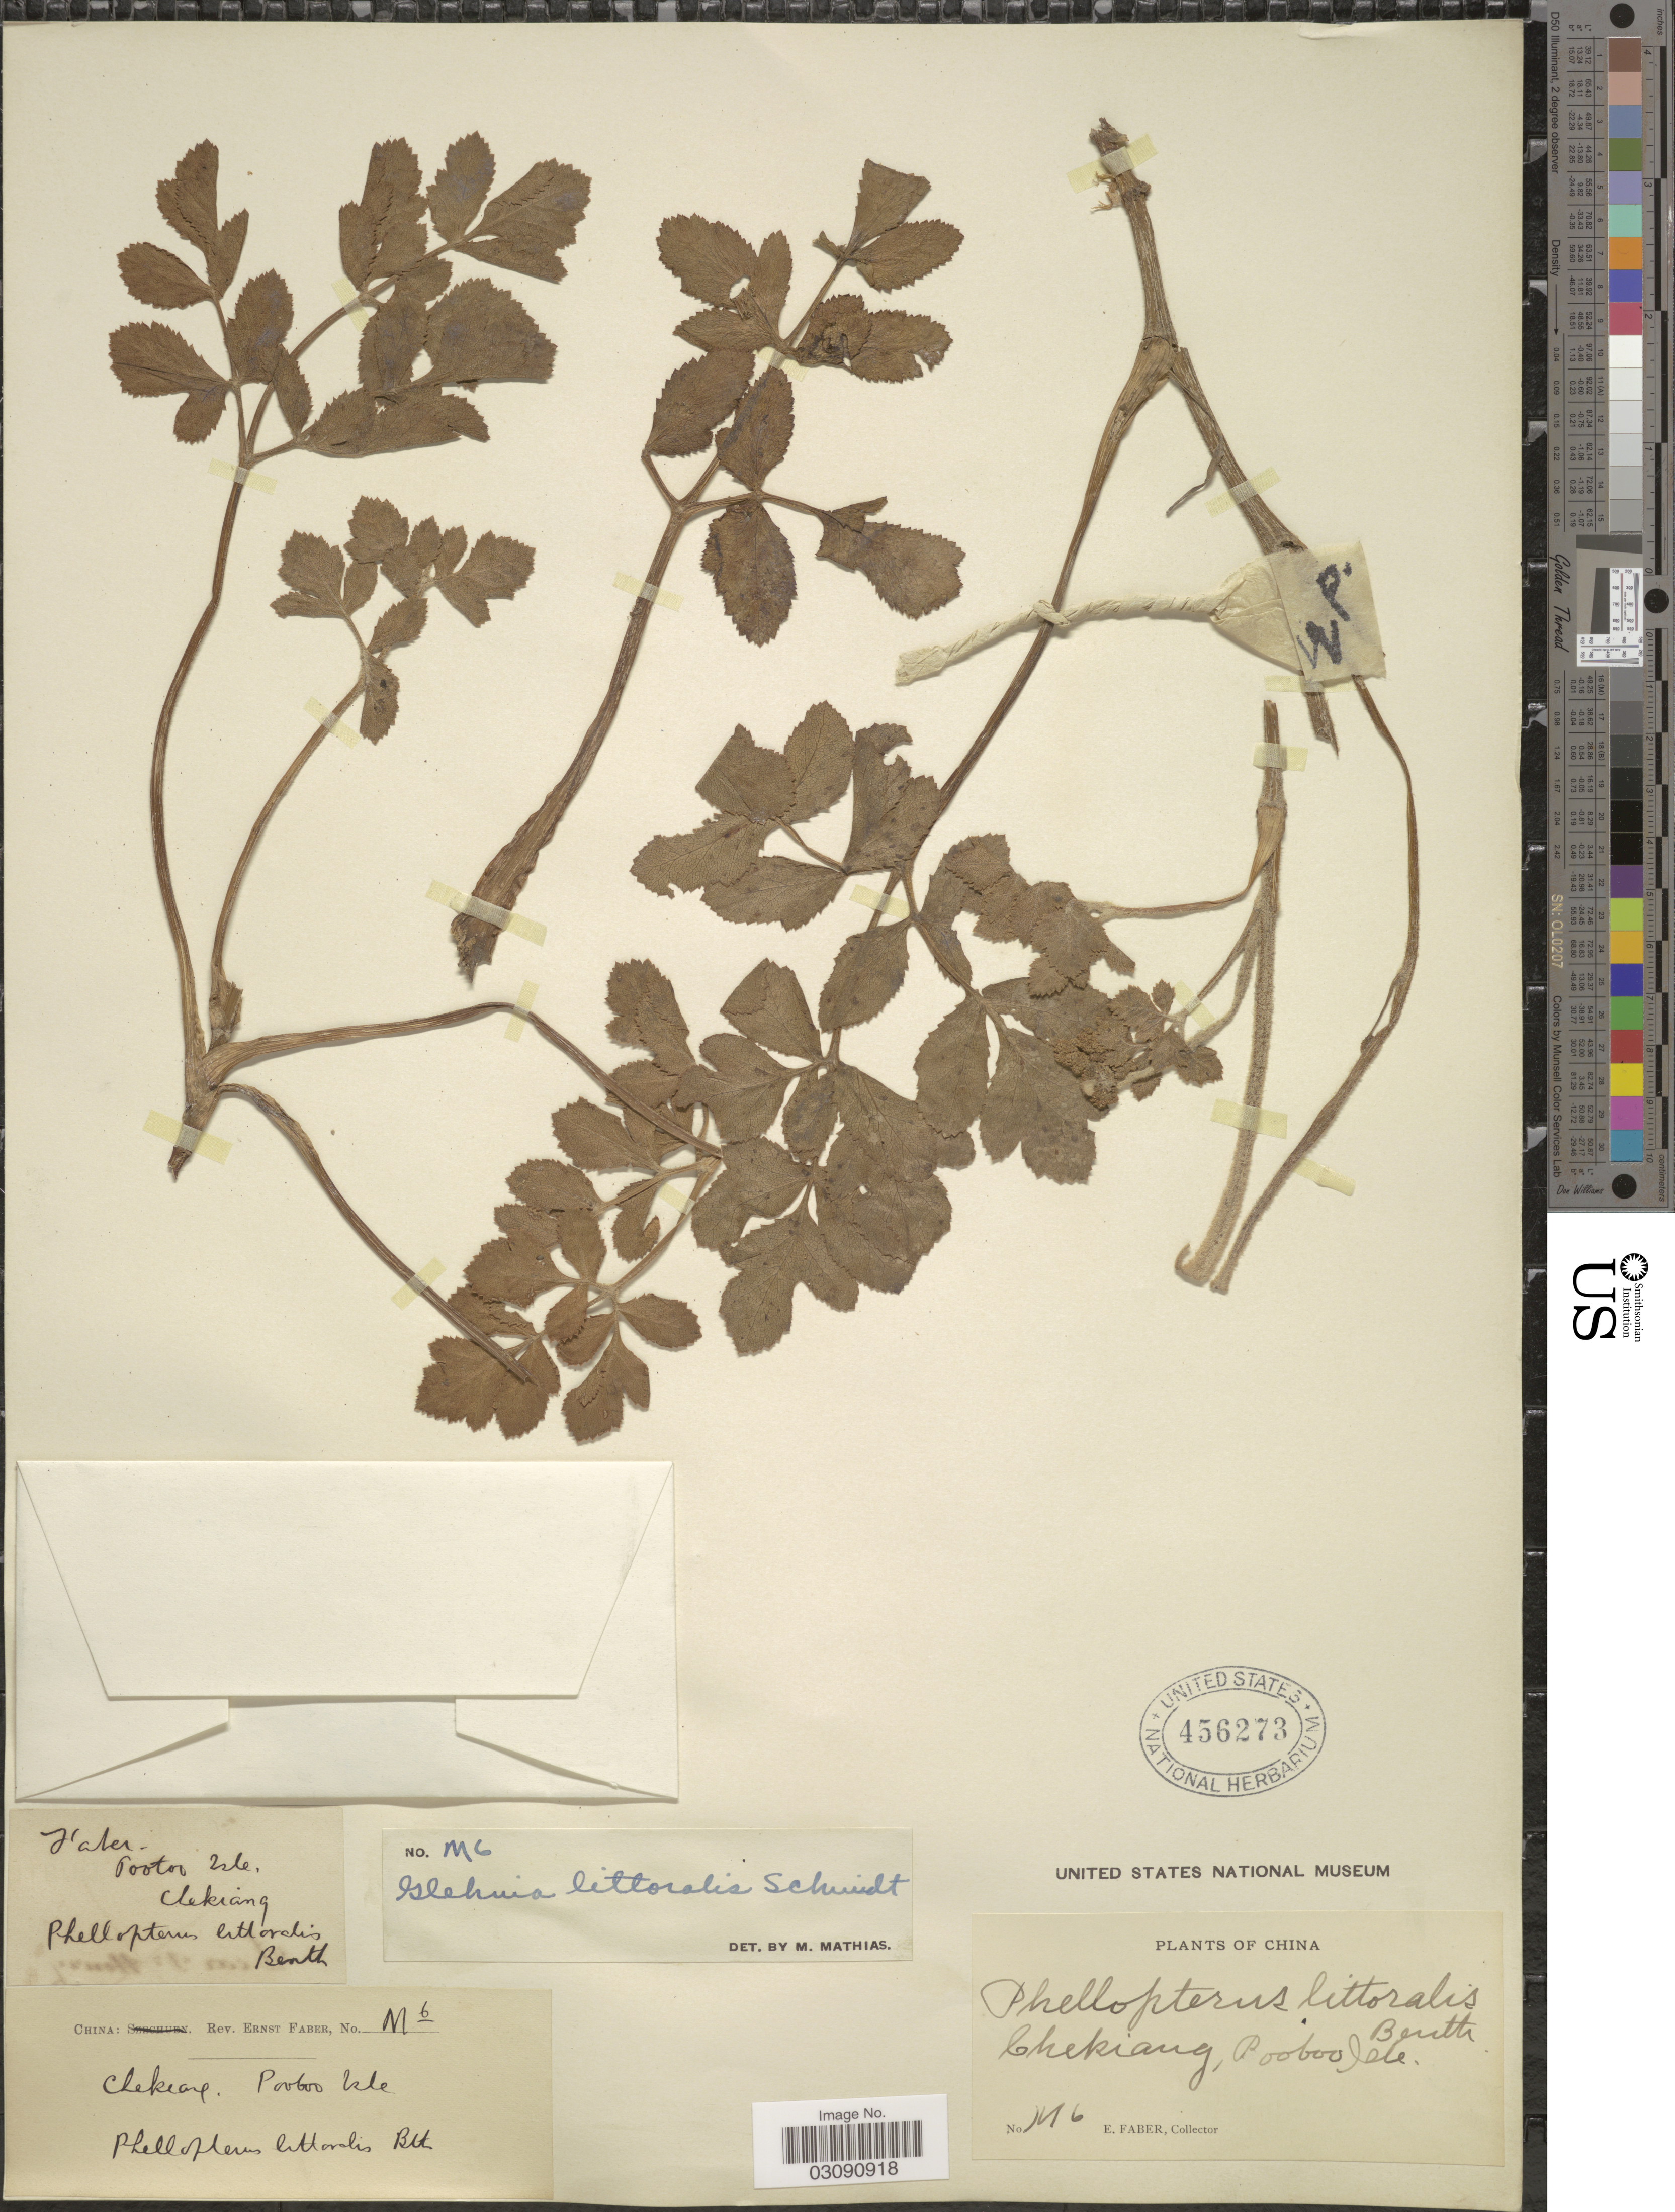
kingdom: Plantae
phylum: Tracheophyta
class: Magnoliopsida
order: Apiales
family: Apiaceae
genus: Glehnia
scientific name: Glehnia littoralis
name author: (J.G. Cooper) F. Schmidt ex Miq.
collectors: E. Faber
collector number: M6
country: China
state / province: Zhejiang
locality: Chekiang, Pooboo Isl.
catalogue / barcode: US 456273